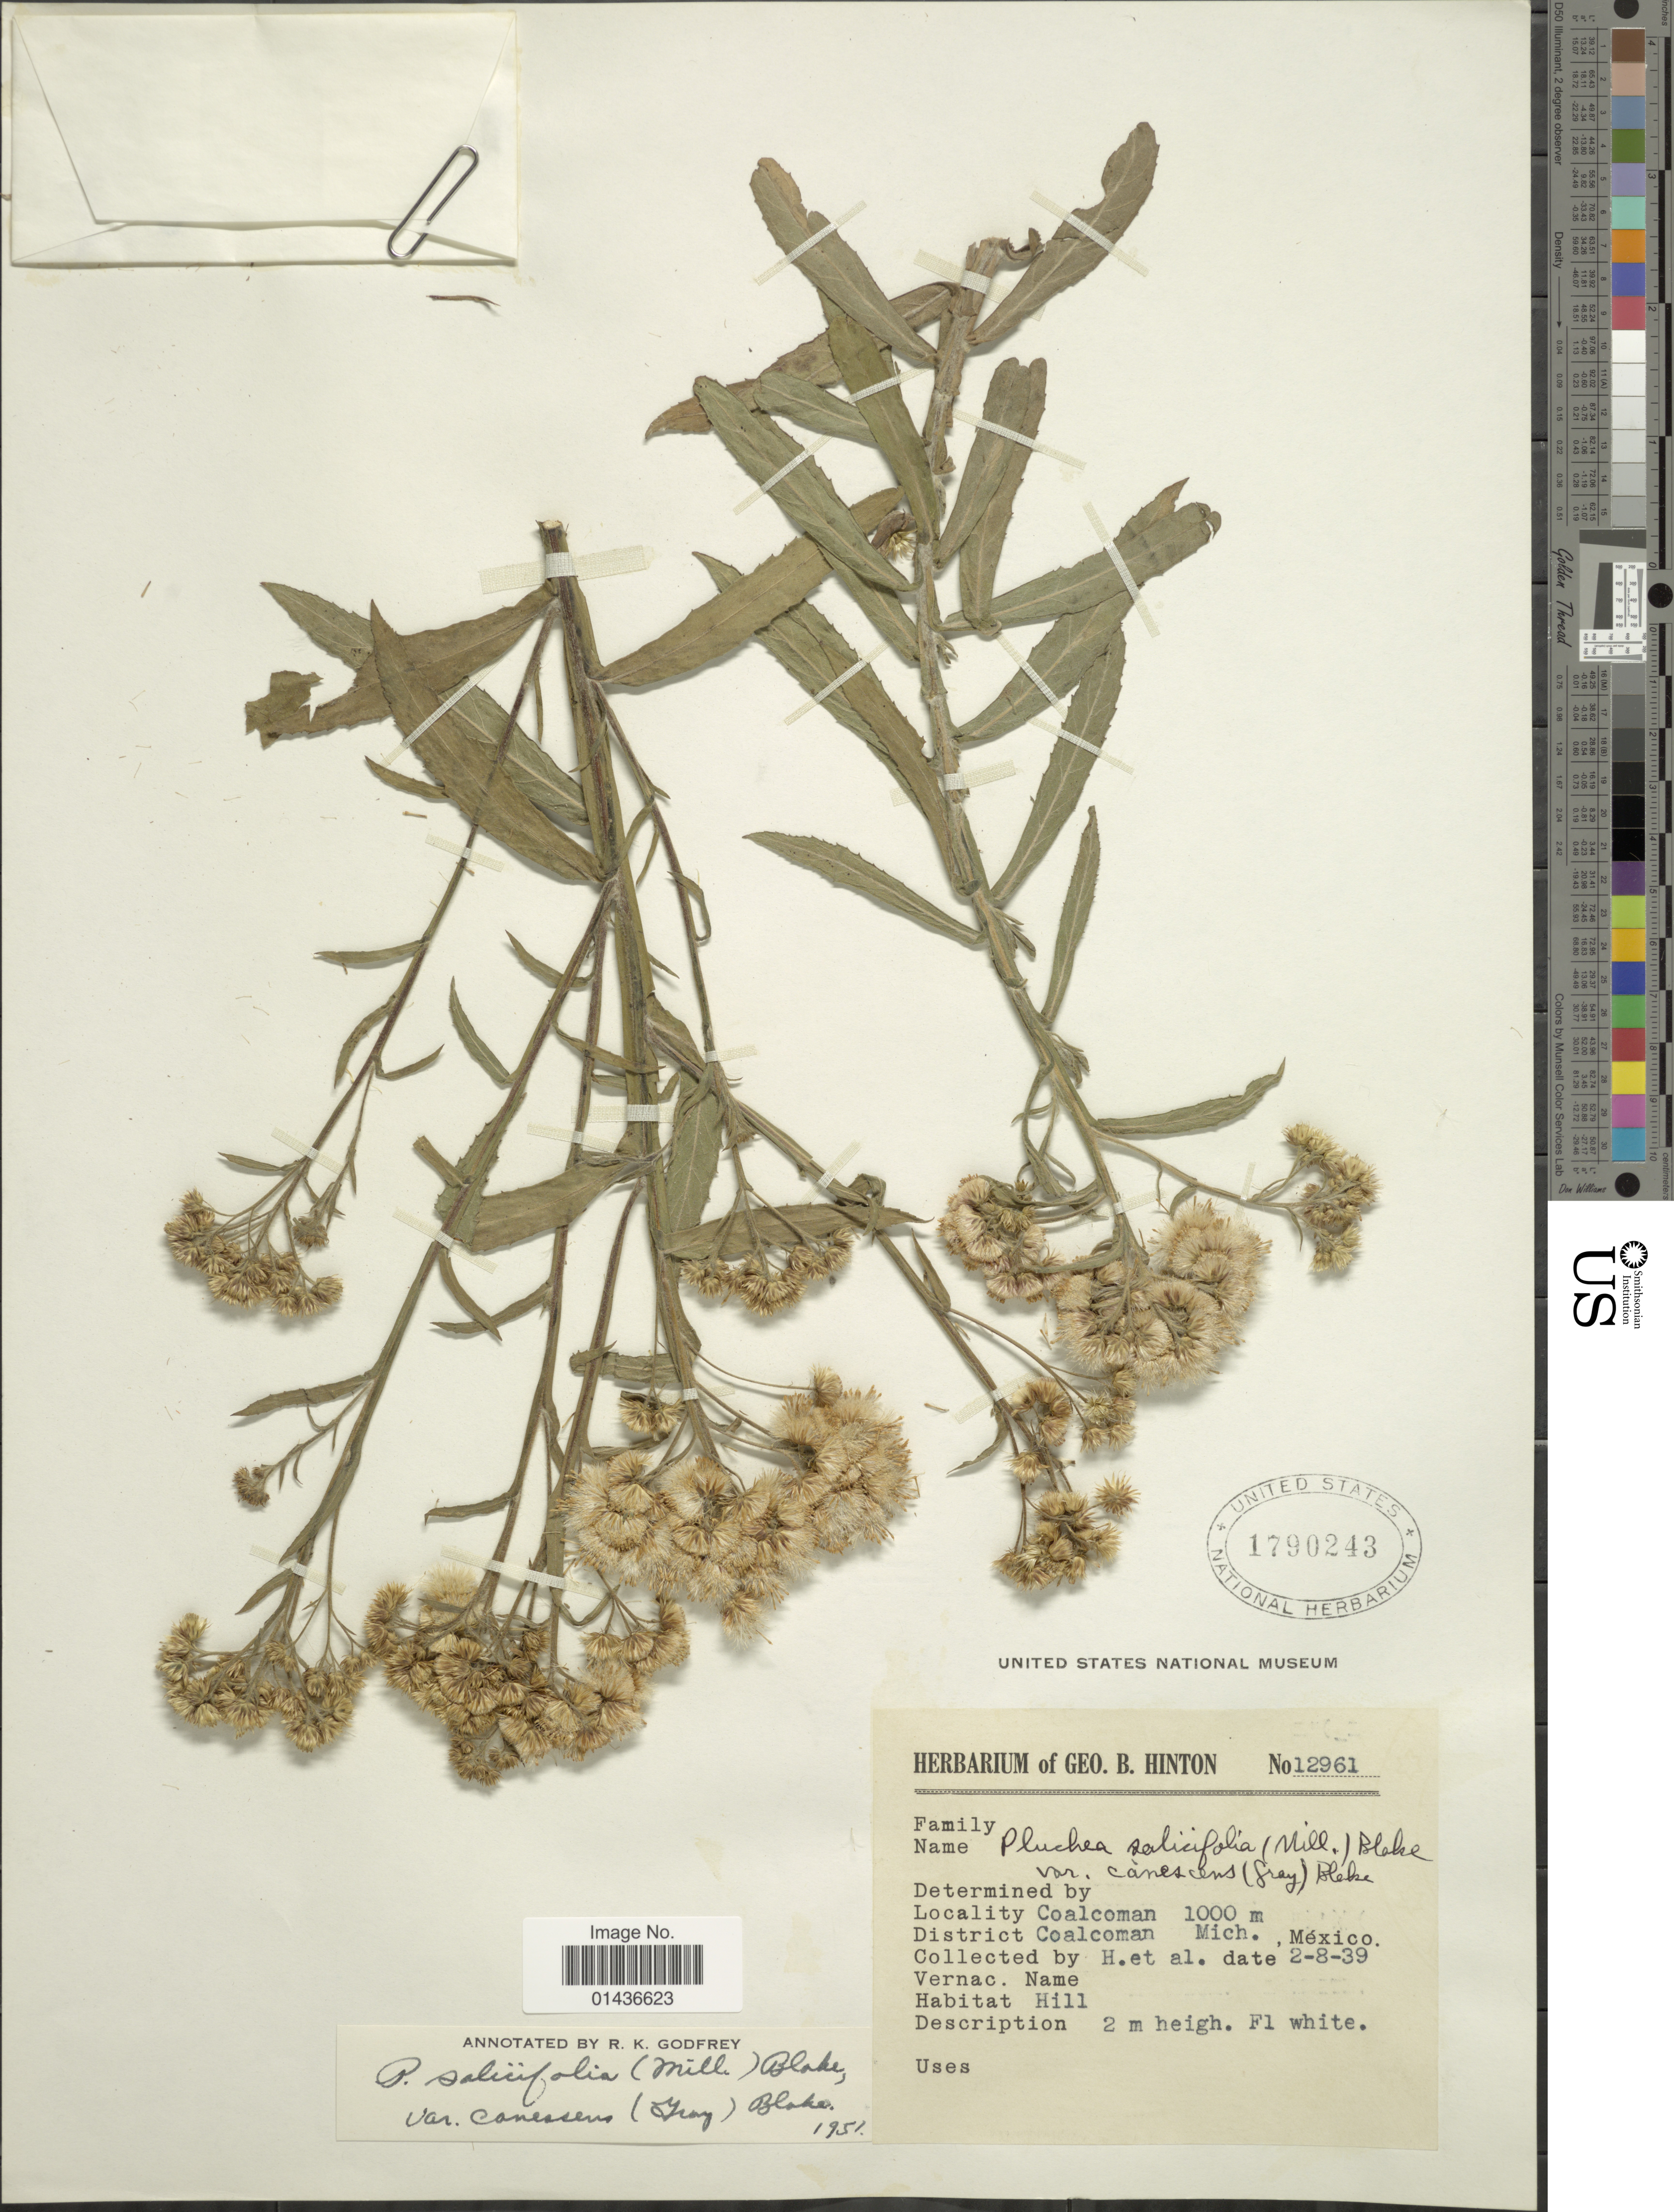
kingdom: Plantae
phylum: Tracheophyta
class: Magnoliopsida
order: Asterales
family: Asteraceae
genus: Pluchea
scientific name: Pluchea salicifolia var. canescens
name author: (A. Gray) S.F. Blake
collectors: G. B. Hinton & et al.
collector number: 12961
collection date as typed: Transcribed d/m/y: 2/8/39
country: Mexico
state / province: Michoacán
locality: Coalcoman, District Coalcoman, Mich.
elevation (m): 1000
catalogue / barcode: US 1790243